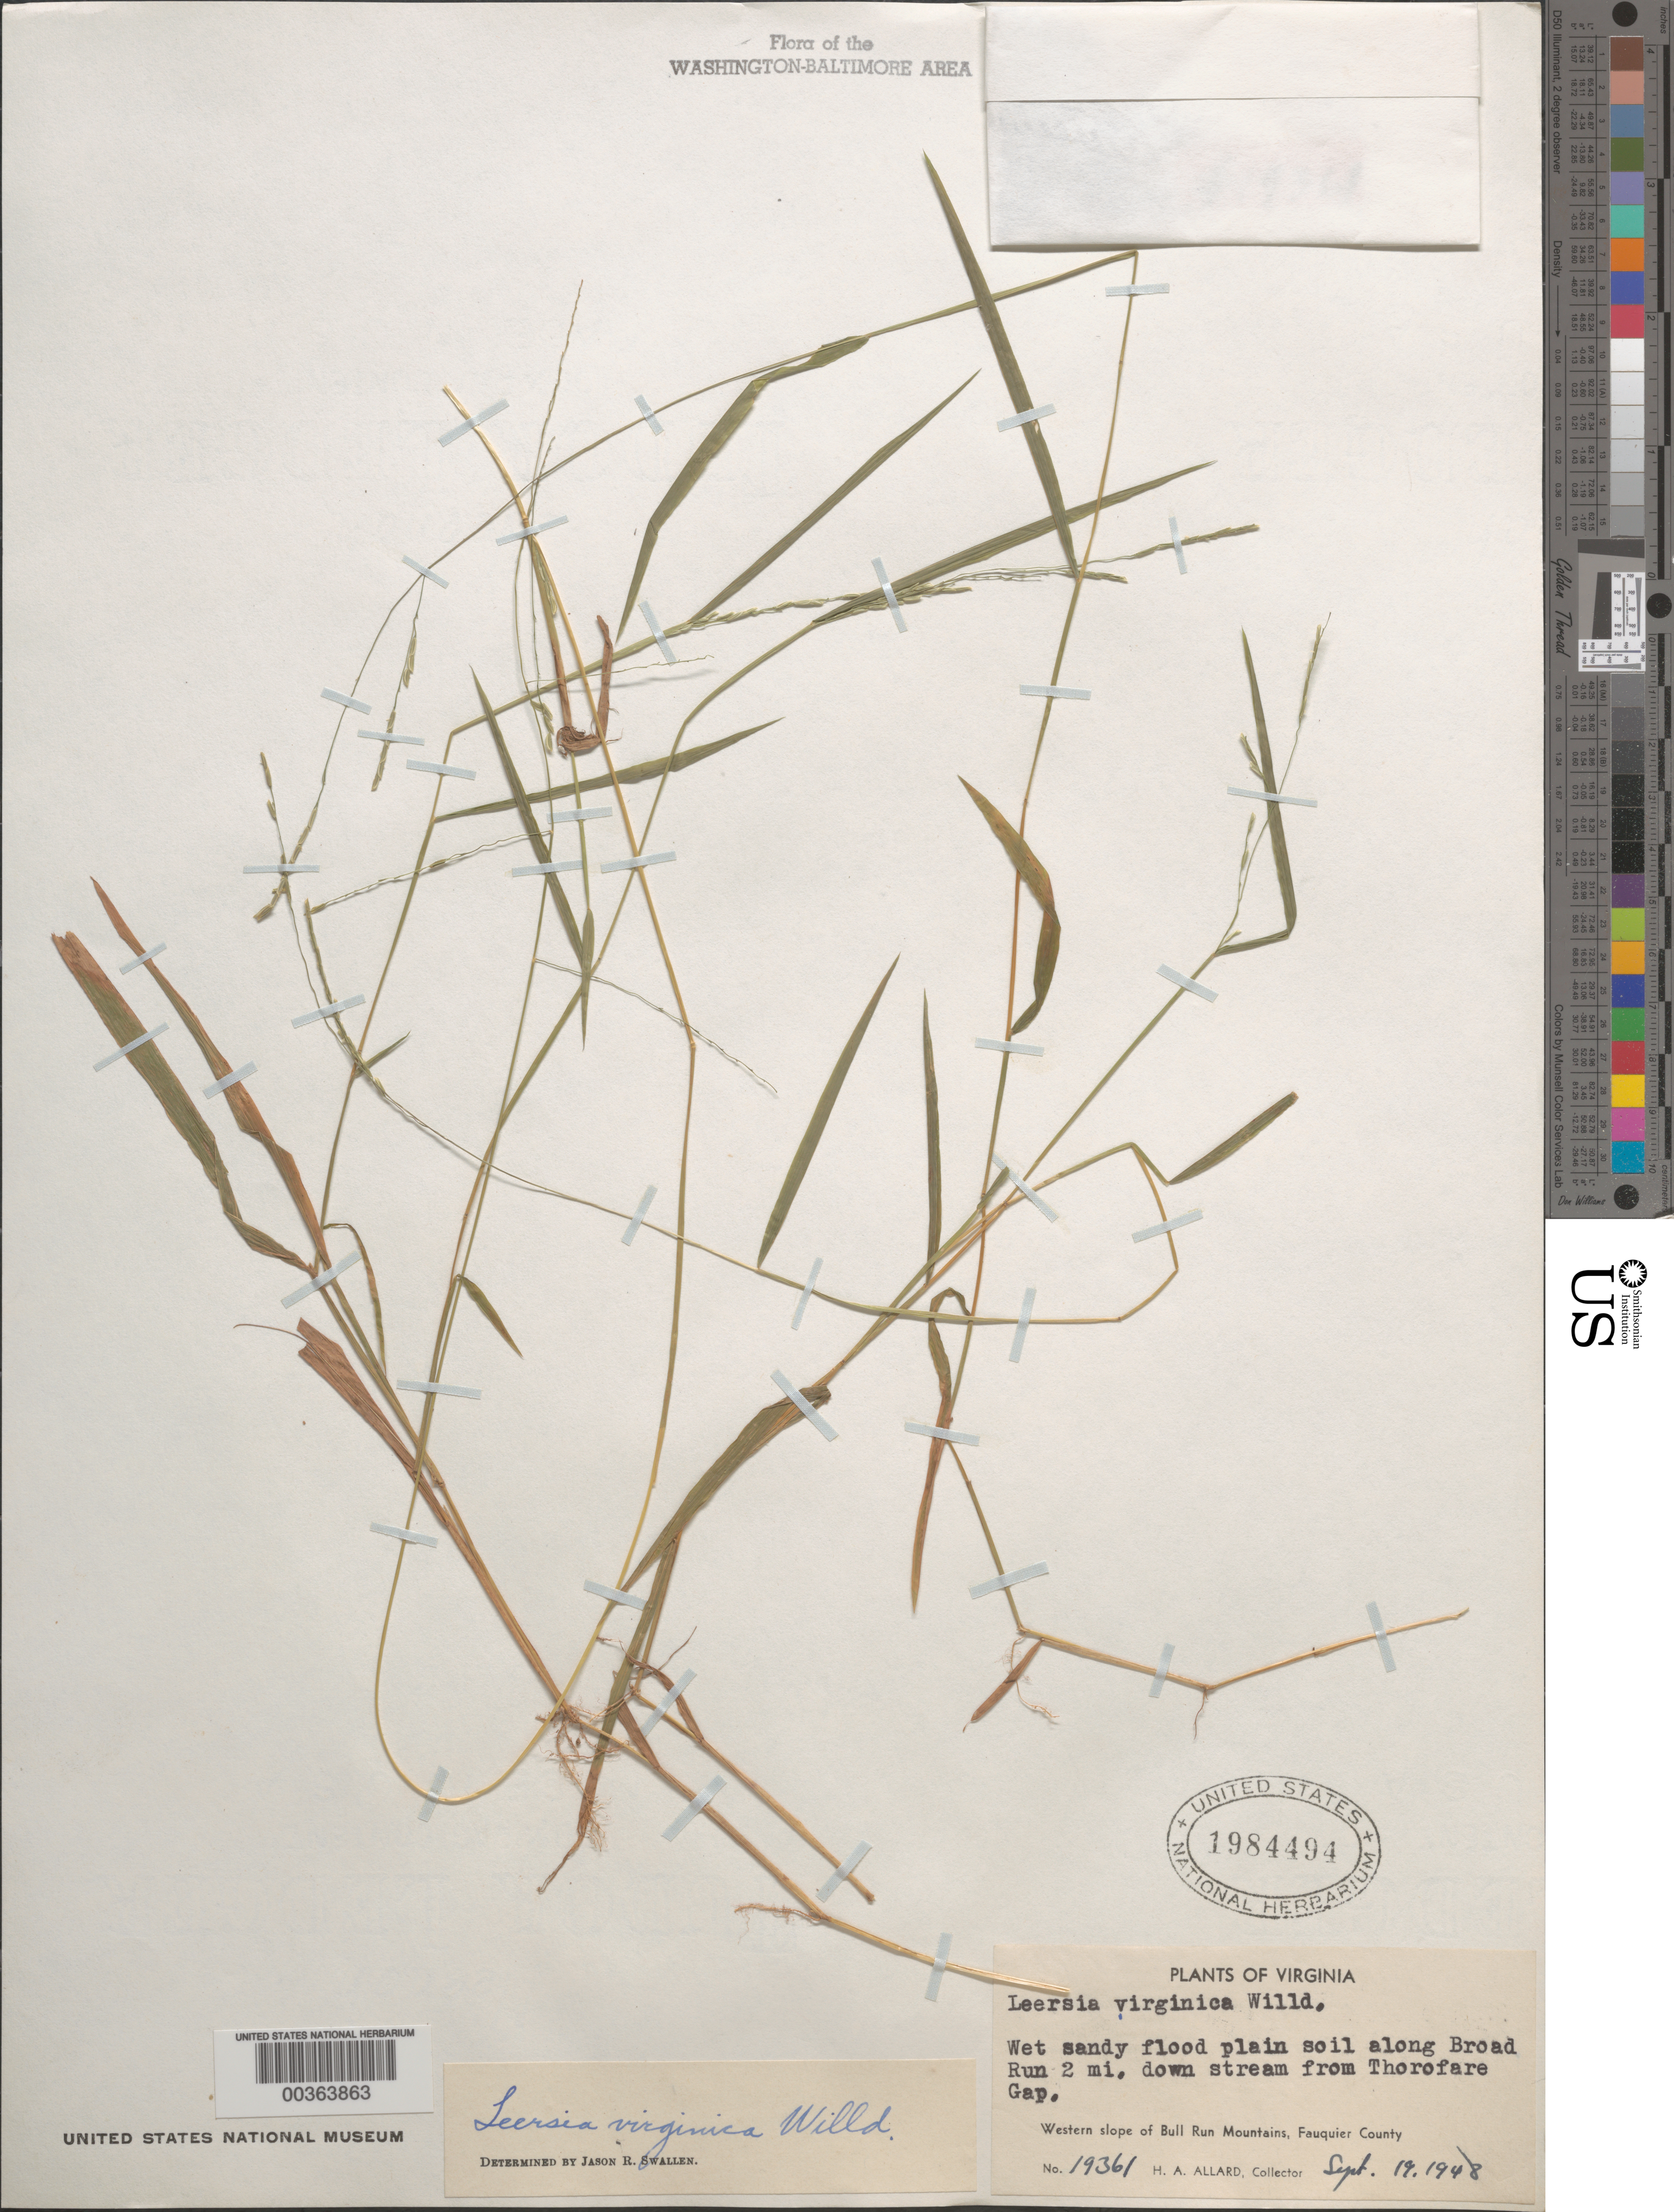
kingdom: Plantae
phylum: Tracheophyta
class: Liliopsida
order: Poales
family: Poaceae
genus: Leersia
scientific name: Leersia virginica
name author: Willd.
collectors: H. A. Allard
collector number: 19361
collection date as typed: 19 Sep 1948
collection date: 1948-09-19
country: United States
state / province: Virginia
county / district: Fauquier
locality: Broad Run, downstream from Thorofare Gap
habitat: Wet sandy flood plain soil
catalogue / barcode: US 1984494